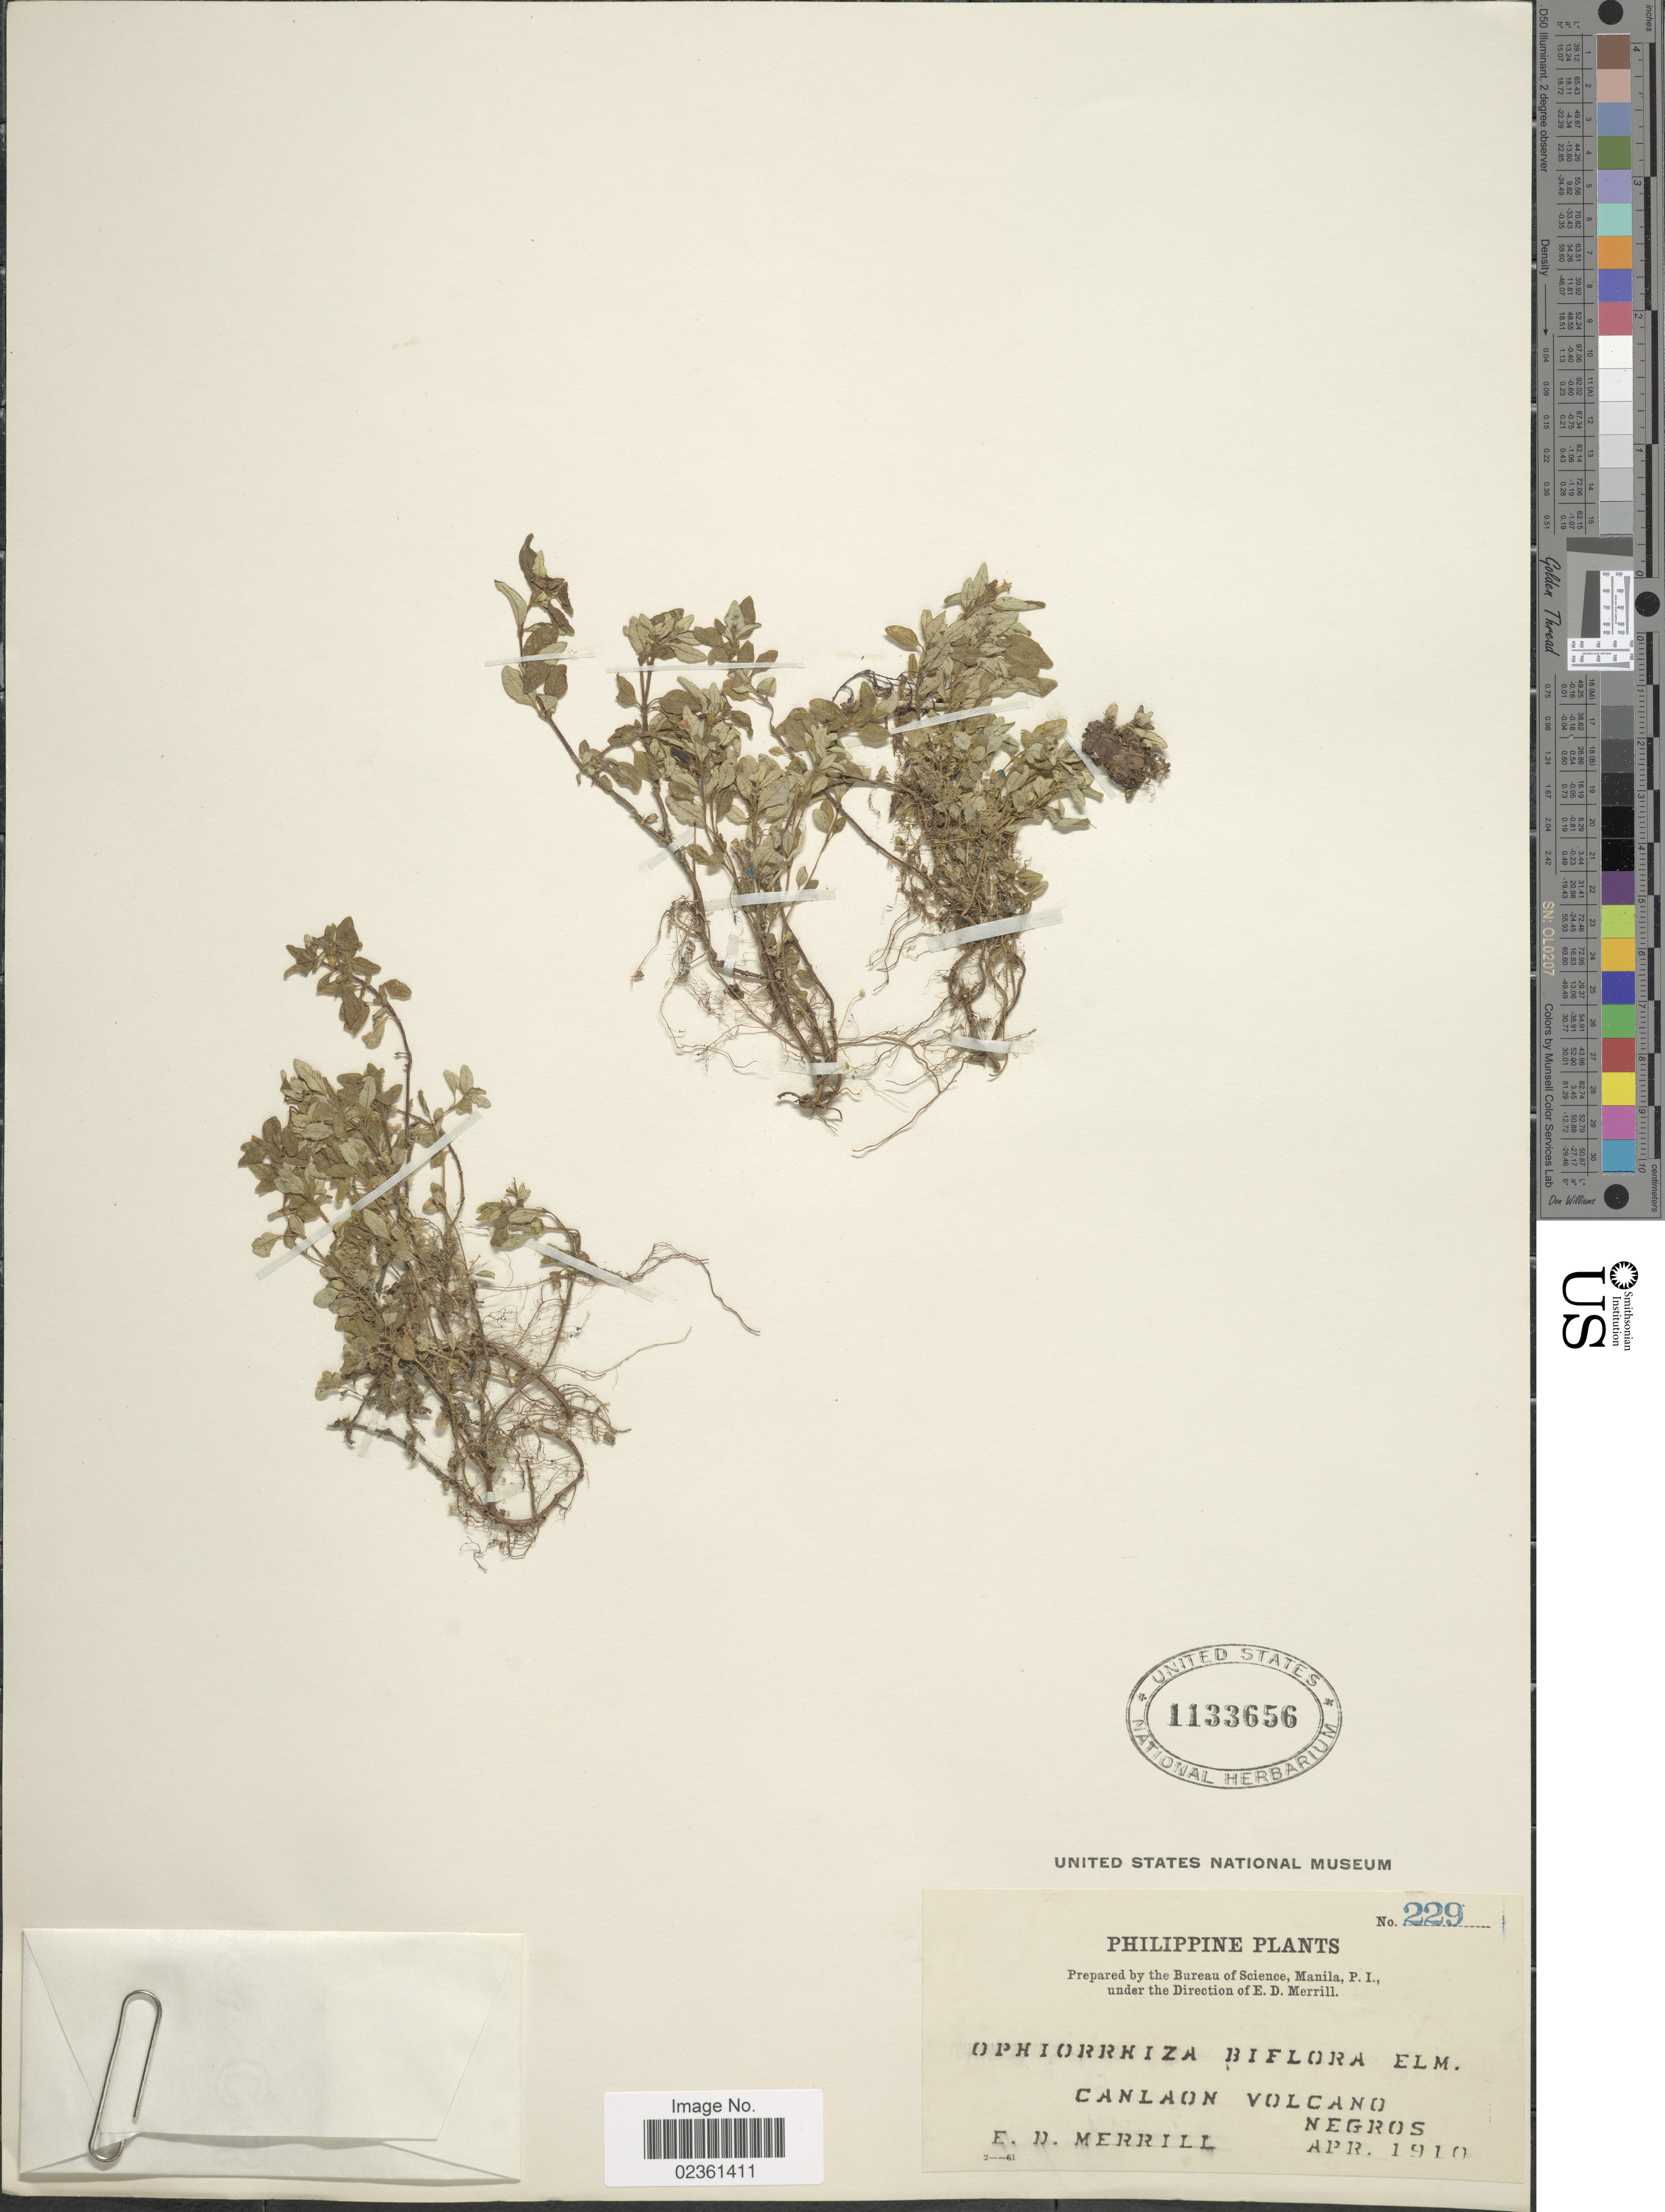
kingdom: Plantae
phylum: Tracheophyta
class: Magnoliopsida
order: Gentianales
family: Rubiaceae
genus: Ophiorrhiza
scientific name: Ophiorrhiza biflora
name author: Elmer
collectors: E. D. Merrill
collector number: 229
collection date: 1910-04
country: Philippines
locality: Canlaon Volcano, Negros.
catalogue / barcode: US 1133656